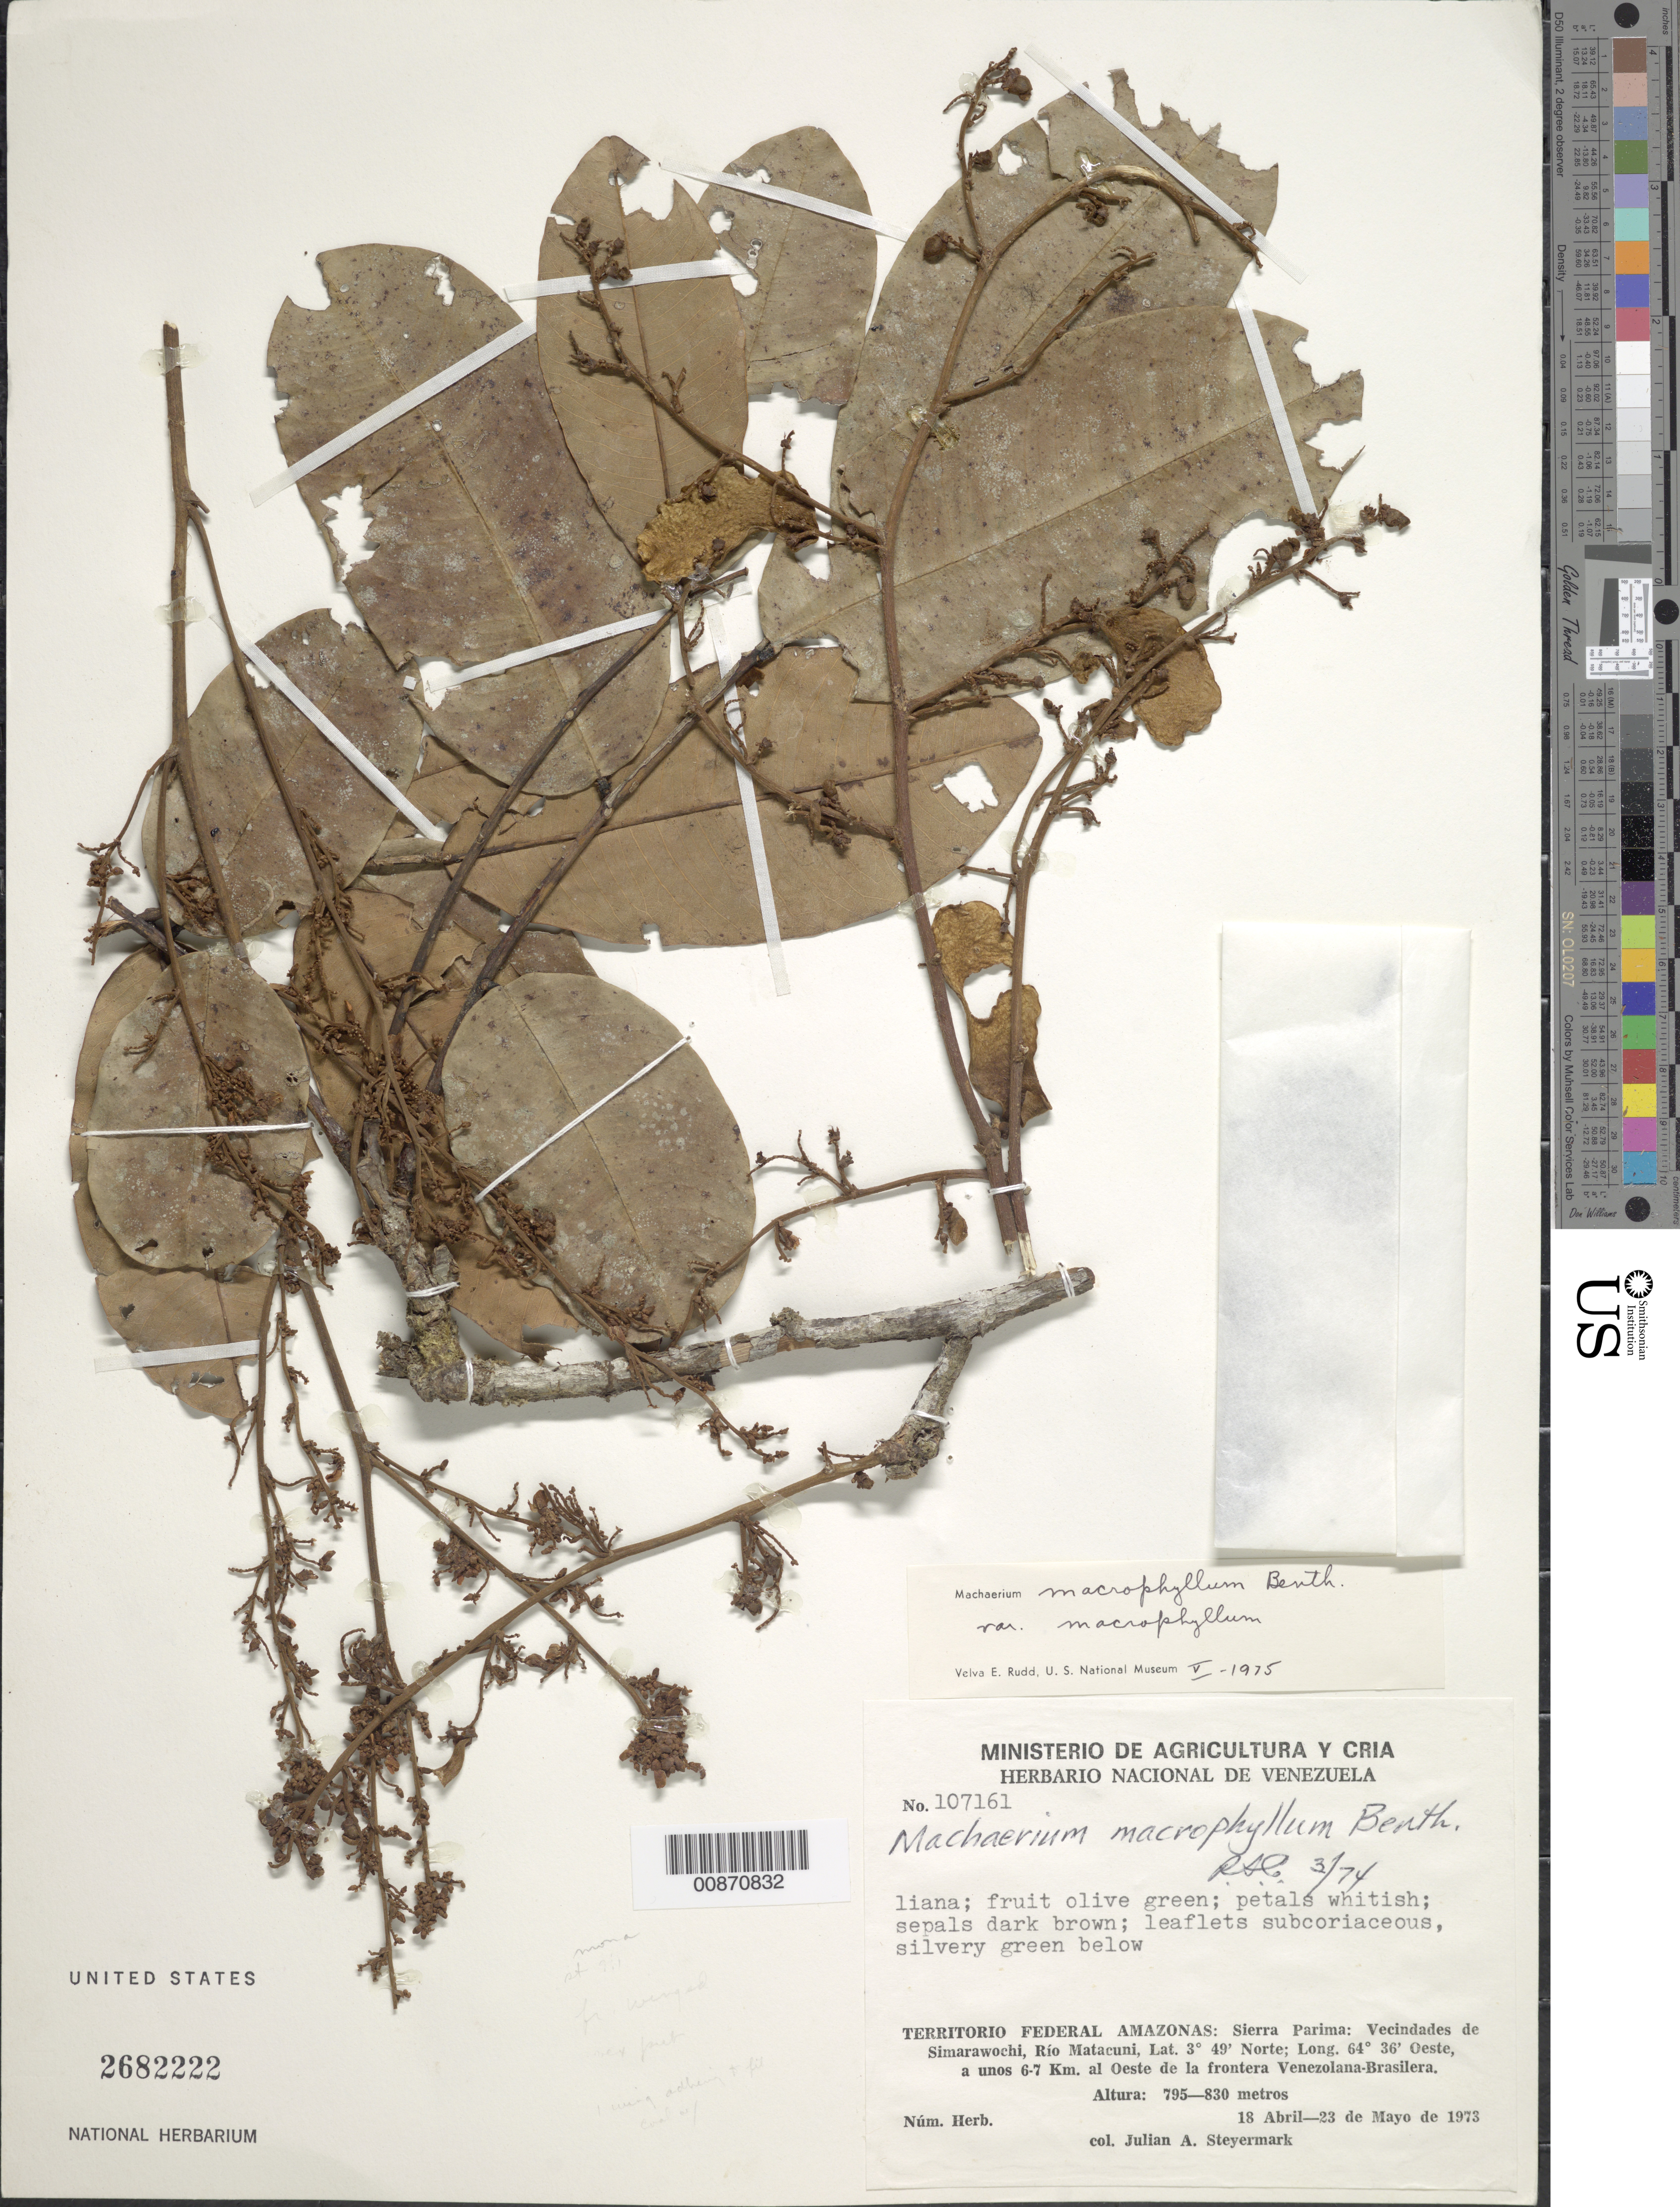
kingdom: Plantae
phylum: Tracheophyta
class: Magnoliopsida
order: Fabales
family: Fabaceae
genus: Machaerium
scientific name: Machaerium macrophyllum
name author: Benth.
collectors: J. Steyermark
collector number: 107161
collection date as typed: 18-Apr-73 to 23-May-73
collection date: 1973-04-18/1973-05-23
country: Venezuela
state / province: Amazonas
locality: Sierra Parima; vec de Simarawochi, Río Matacuni, a unos 6-7 km al oeste de la frontera Venezolana-Brasilera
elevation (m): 795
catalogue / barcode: US 2682222